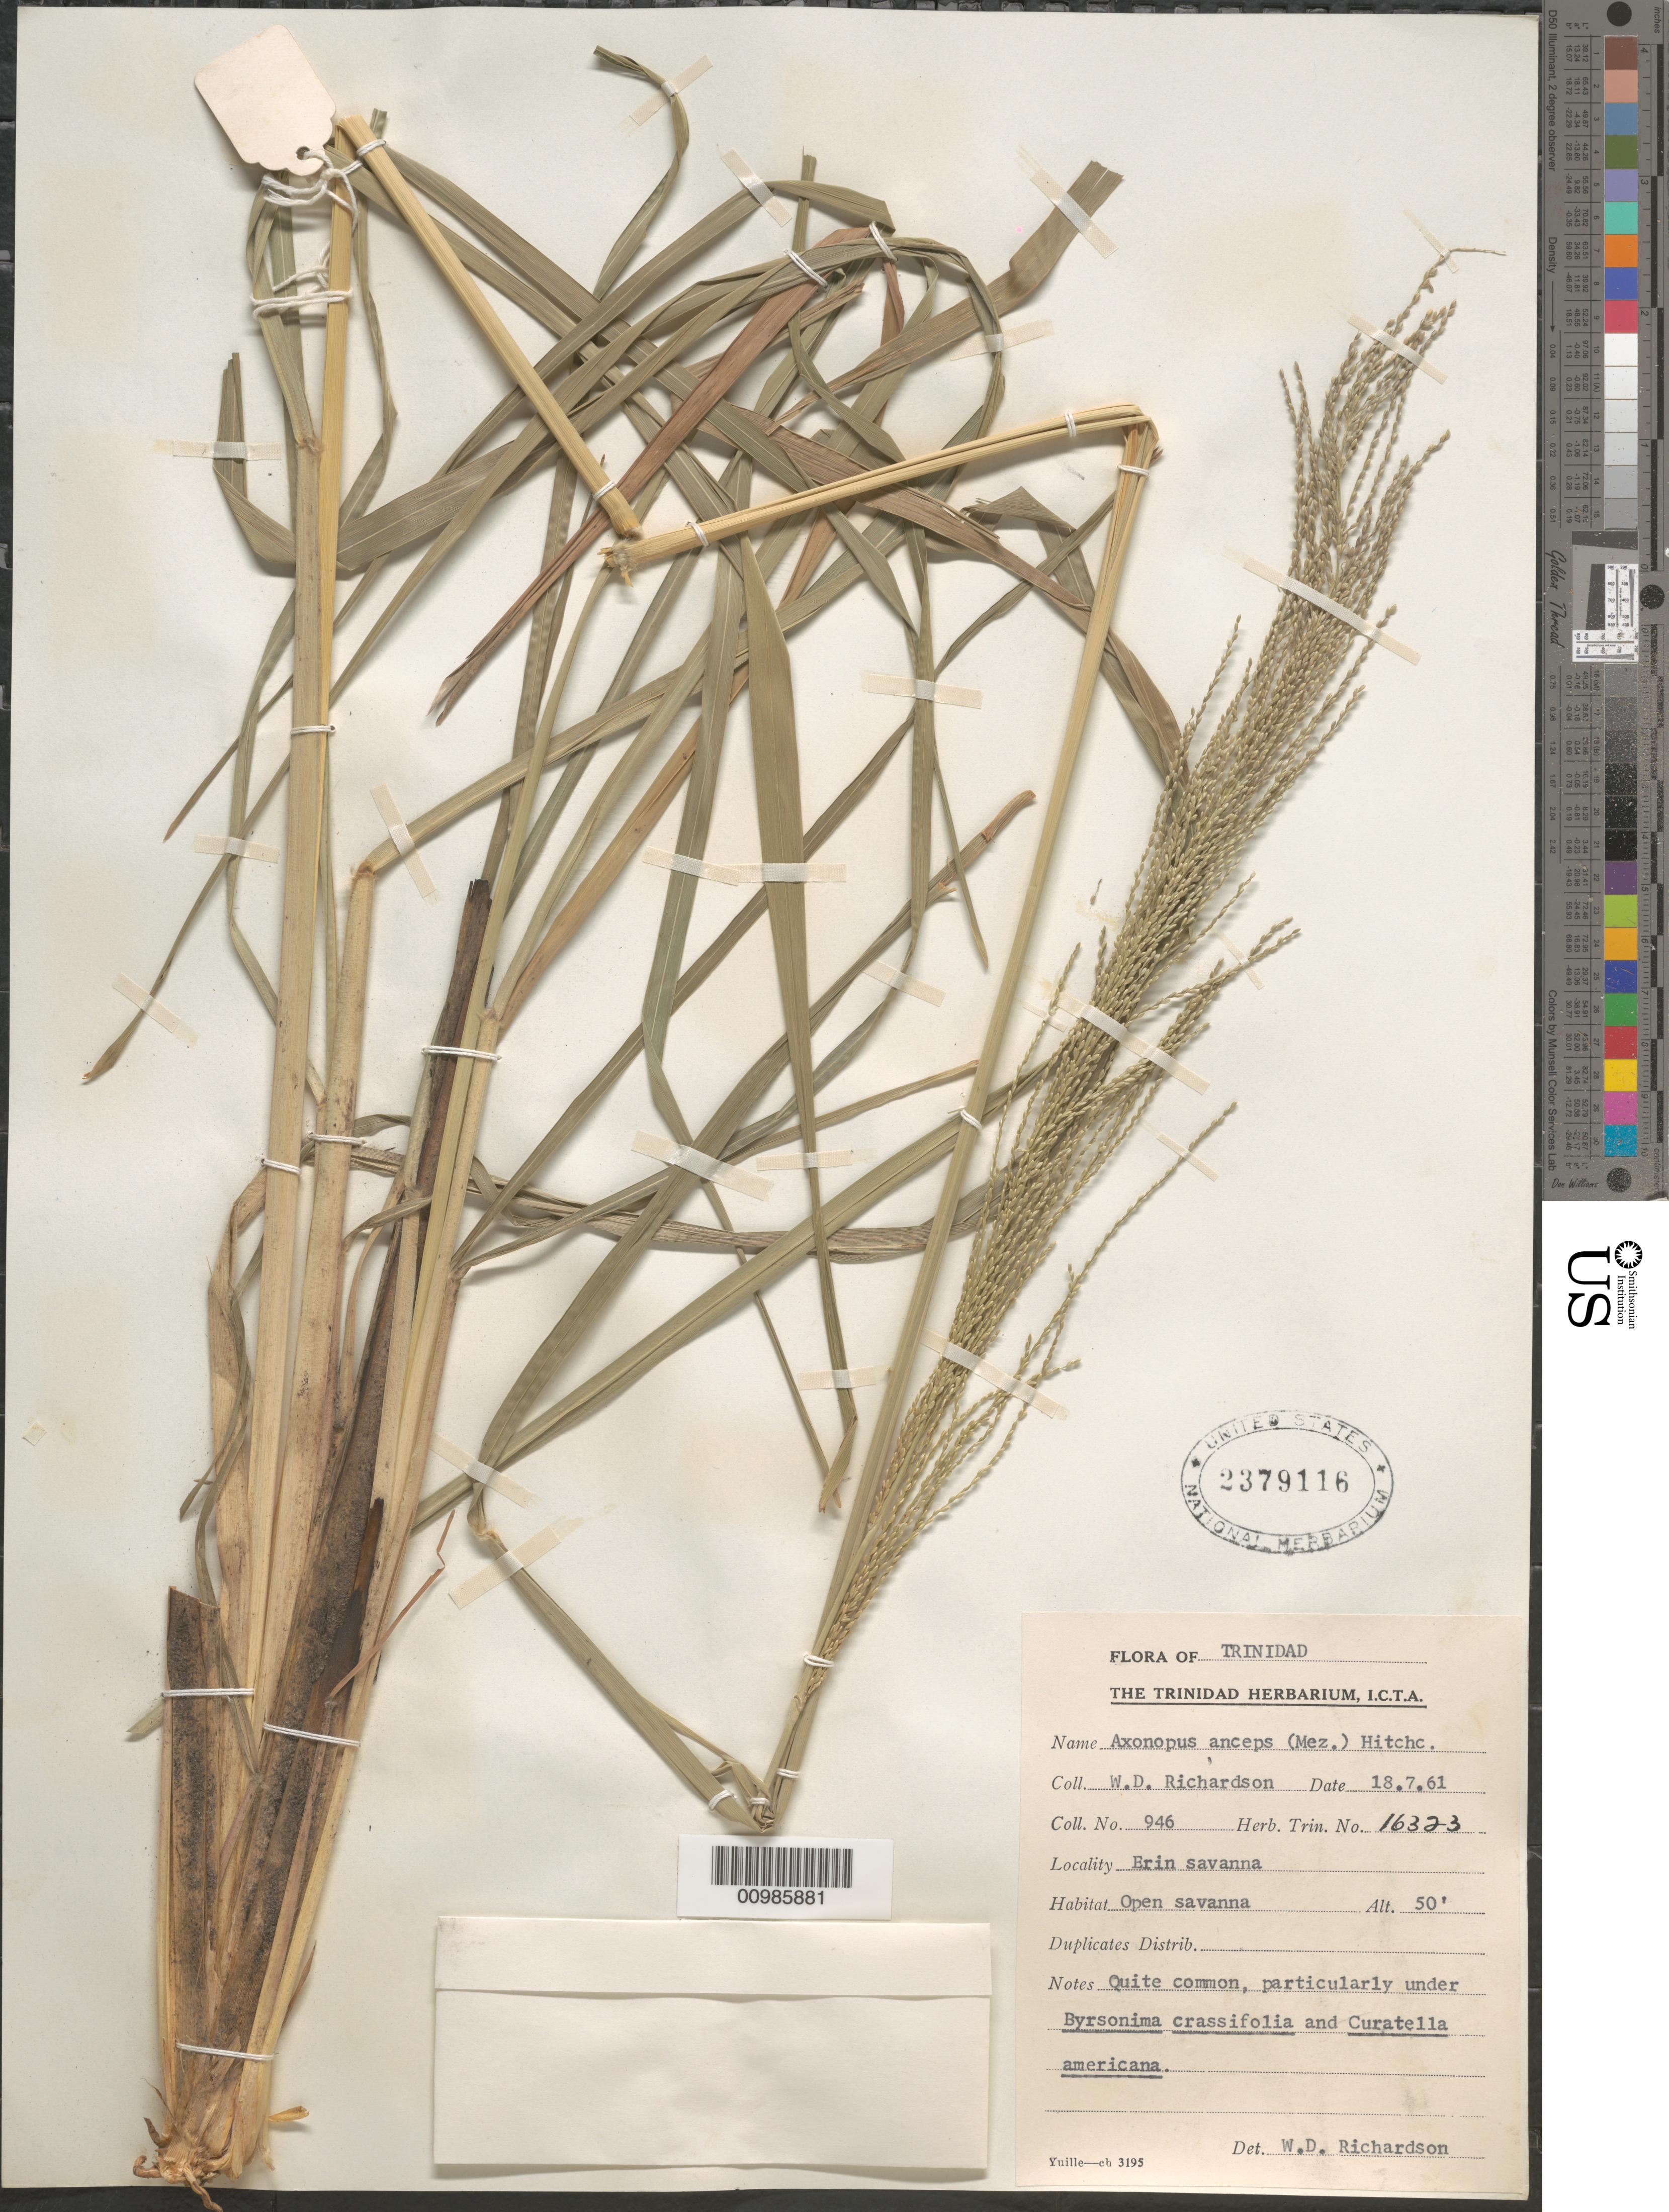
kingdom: Plantae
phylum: Tracheophyta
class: Liliopsida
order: Poales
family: Poaceae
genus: Axonopus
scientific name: Axonopus anceps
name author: (Mez) Hitchc.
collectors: -- Richardson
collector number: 946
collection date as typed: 18 Jul 1961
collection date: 1961-07-18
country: Trinidad and Tobago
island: Trinidad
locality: Erin Savanna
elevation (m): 15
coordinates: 0 N, 0 E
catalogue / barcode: US 2379116